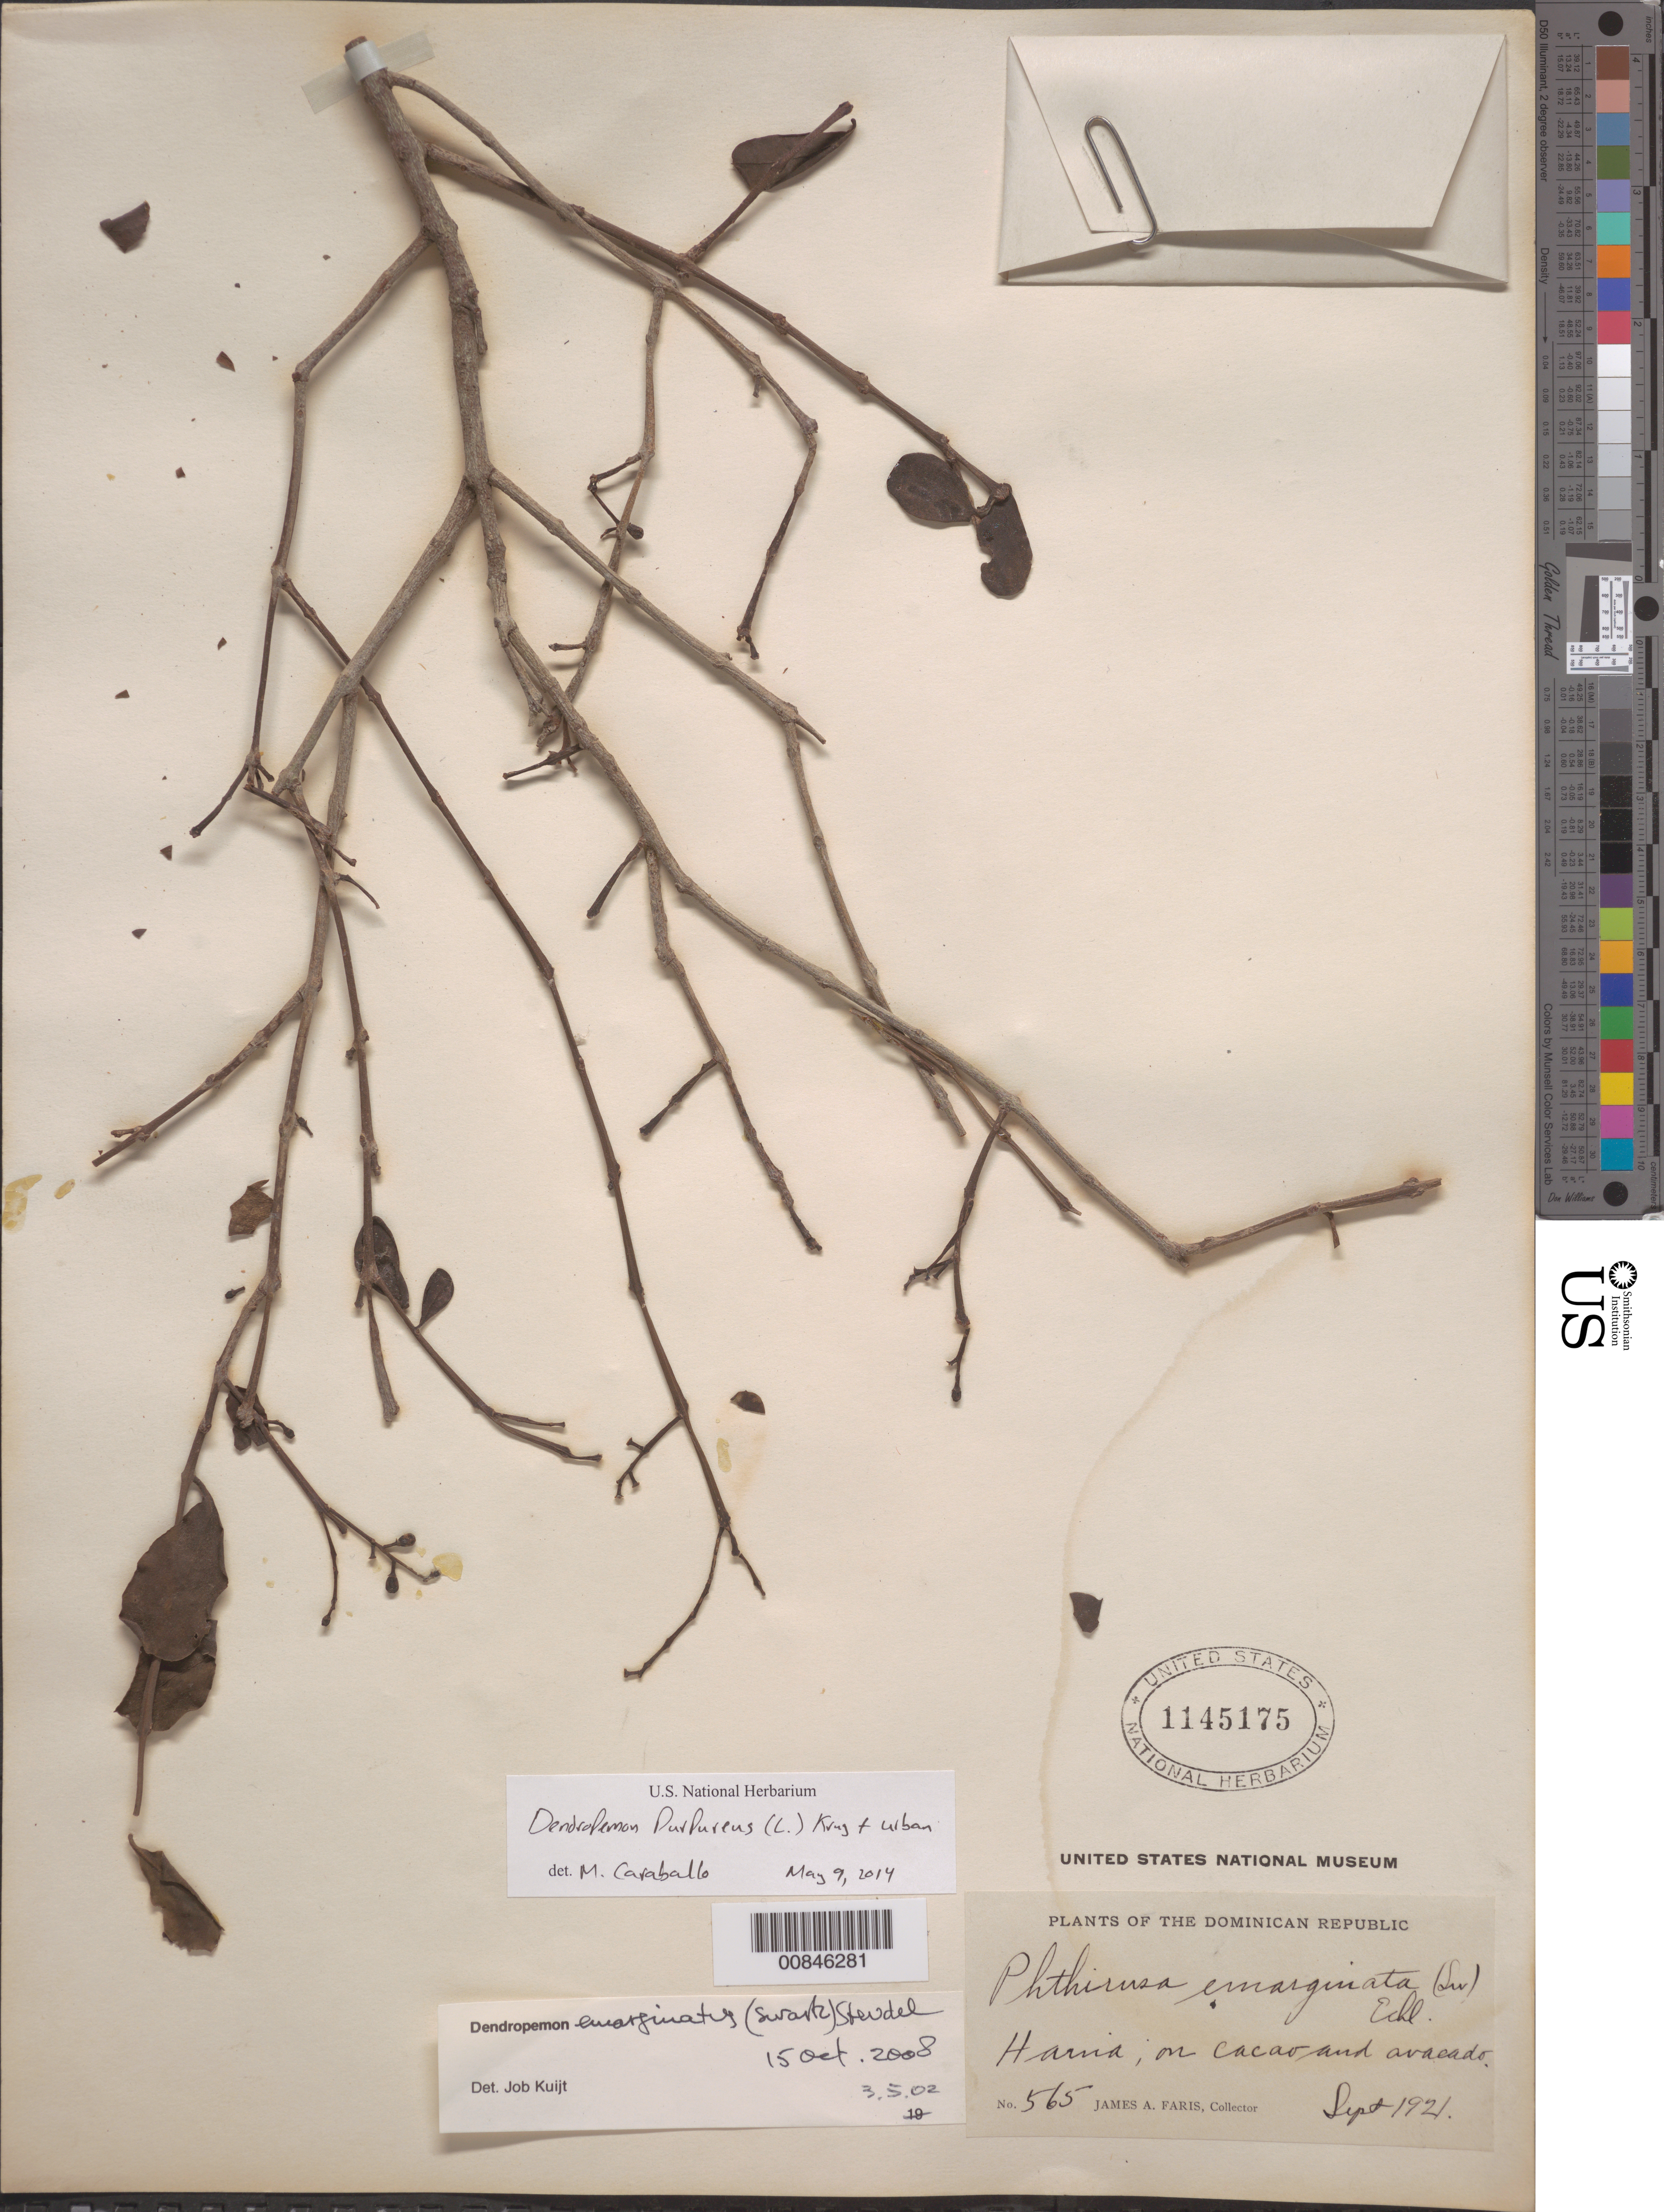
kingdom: Plantae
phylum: Tracheophyta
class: Magnoliopsida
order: Santalales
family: Loranthaceae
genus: Dendropemon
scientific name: Dendropemon purpureus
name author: (L.) Krug & Urb.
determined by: Caraballo-Ortiz, Marcos A., (MISS), University of Mississippi (UNITED STATES)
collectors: J. Faris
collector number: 565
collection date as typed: Sep 1921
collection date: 1921-09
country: Dominican Republic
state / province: San Cristóbal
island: Hispaniola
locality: "Harua".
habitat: On cacao and avocado.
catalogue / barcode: US 1145175